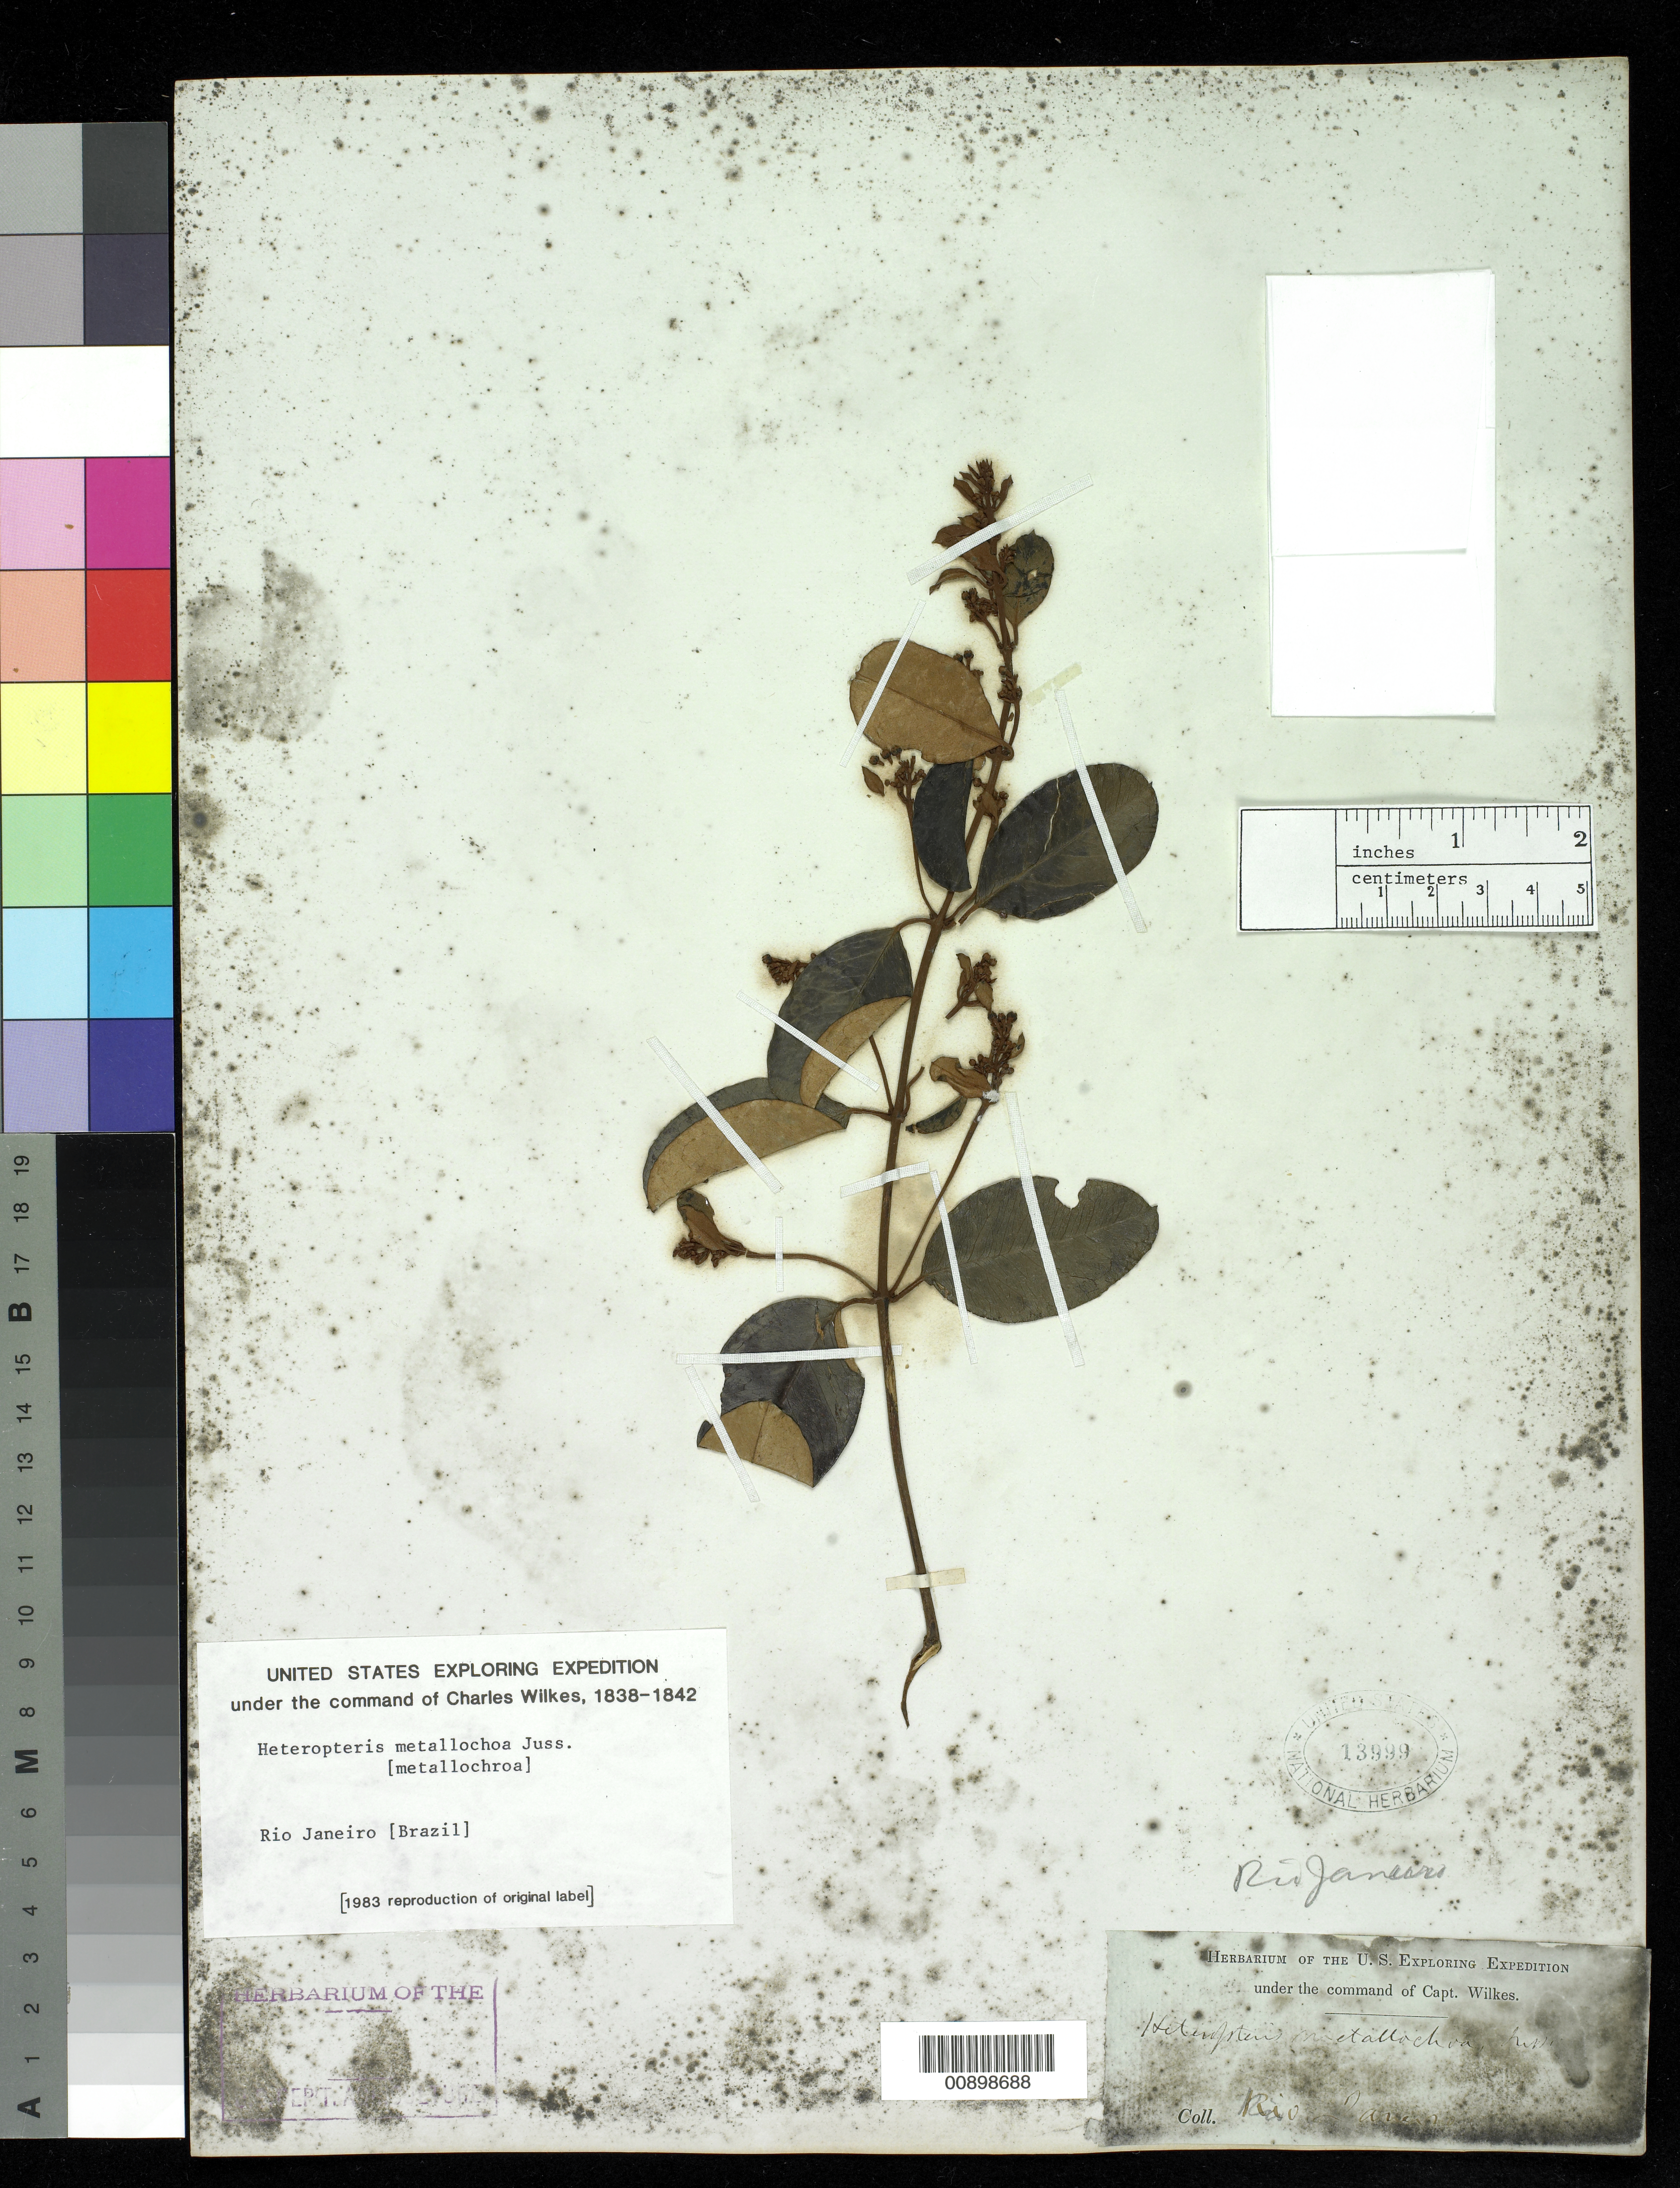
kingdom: Plantae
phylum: Tracheophyta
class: Magnoliopsida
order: Malpighiales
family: Malpighiaceae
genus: Heteropterys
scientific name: Heteropterys metallochroa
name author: A. Juss.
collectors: Wilkes Explor. Exped.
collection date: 1838/1842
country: Brazil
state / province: Rio de Janeiro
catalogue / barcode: US 13999